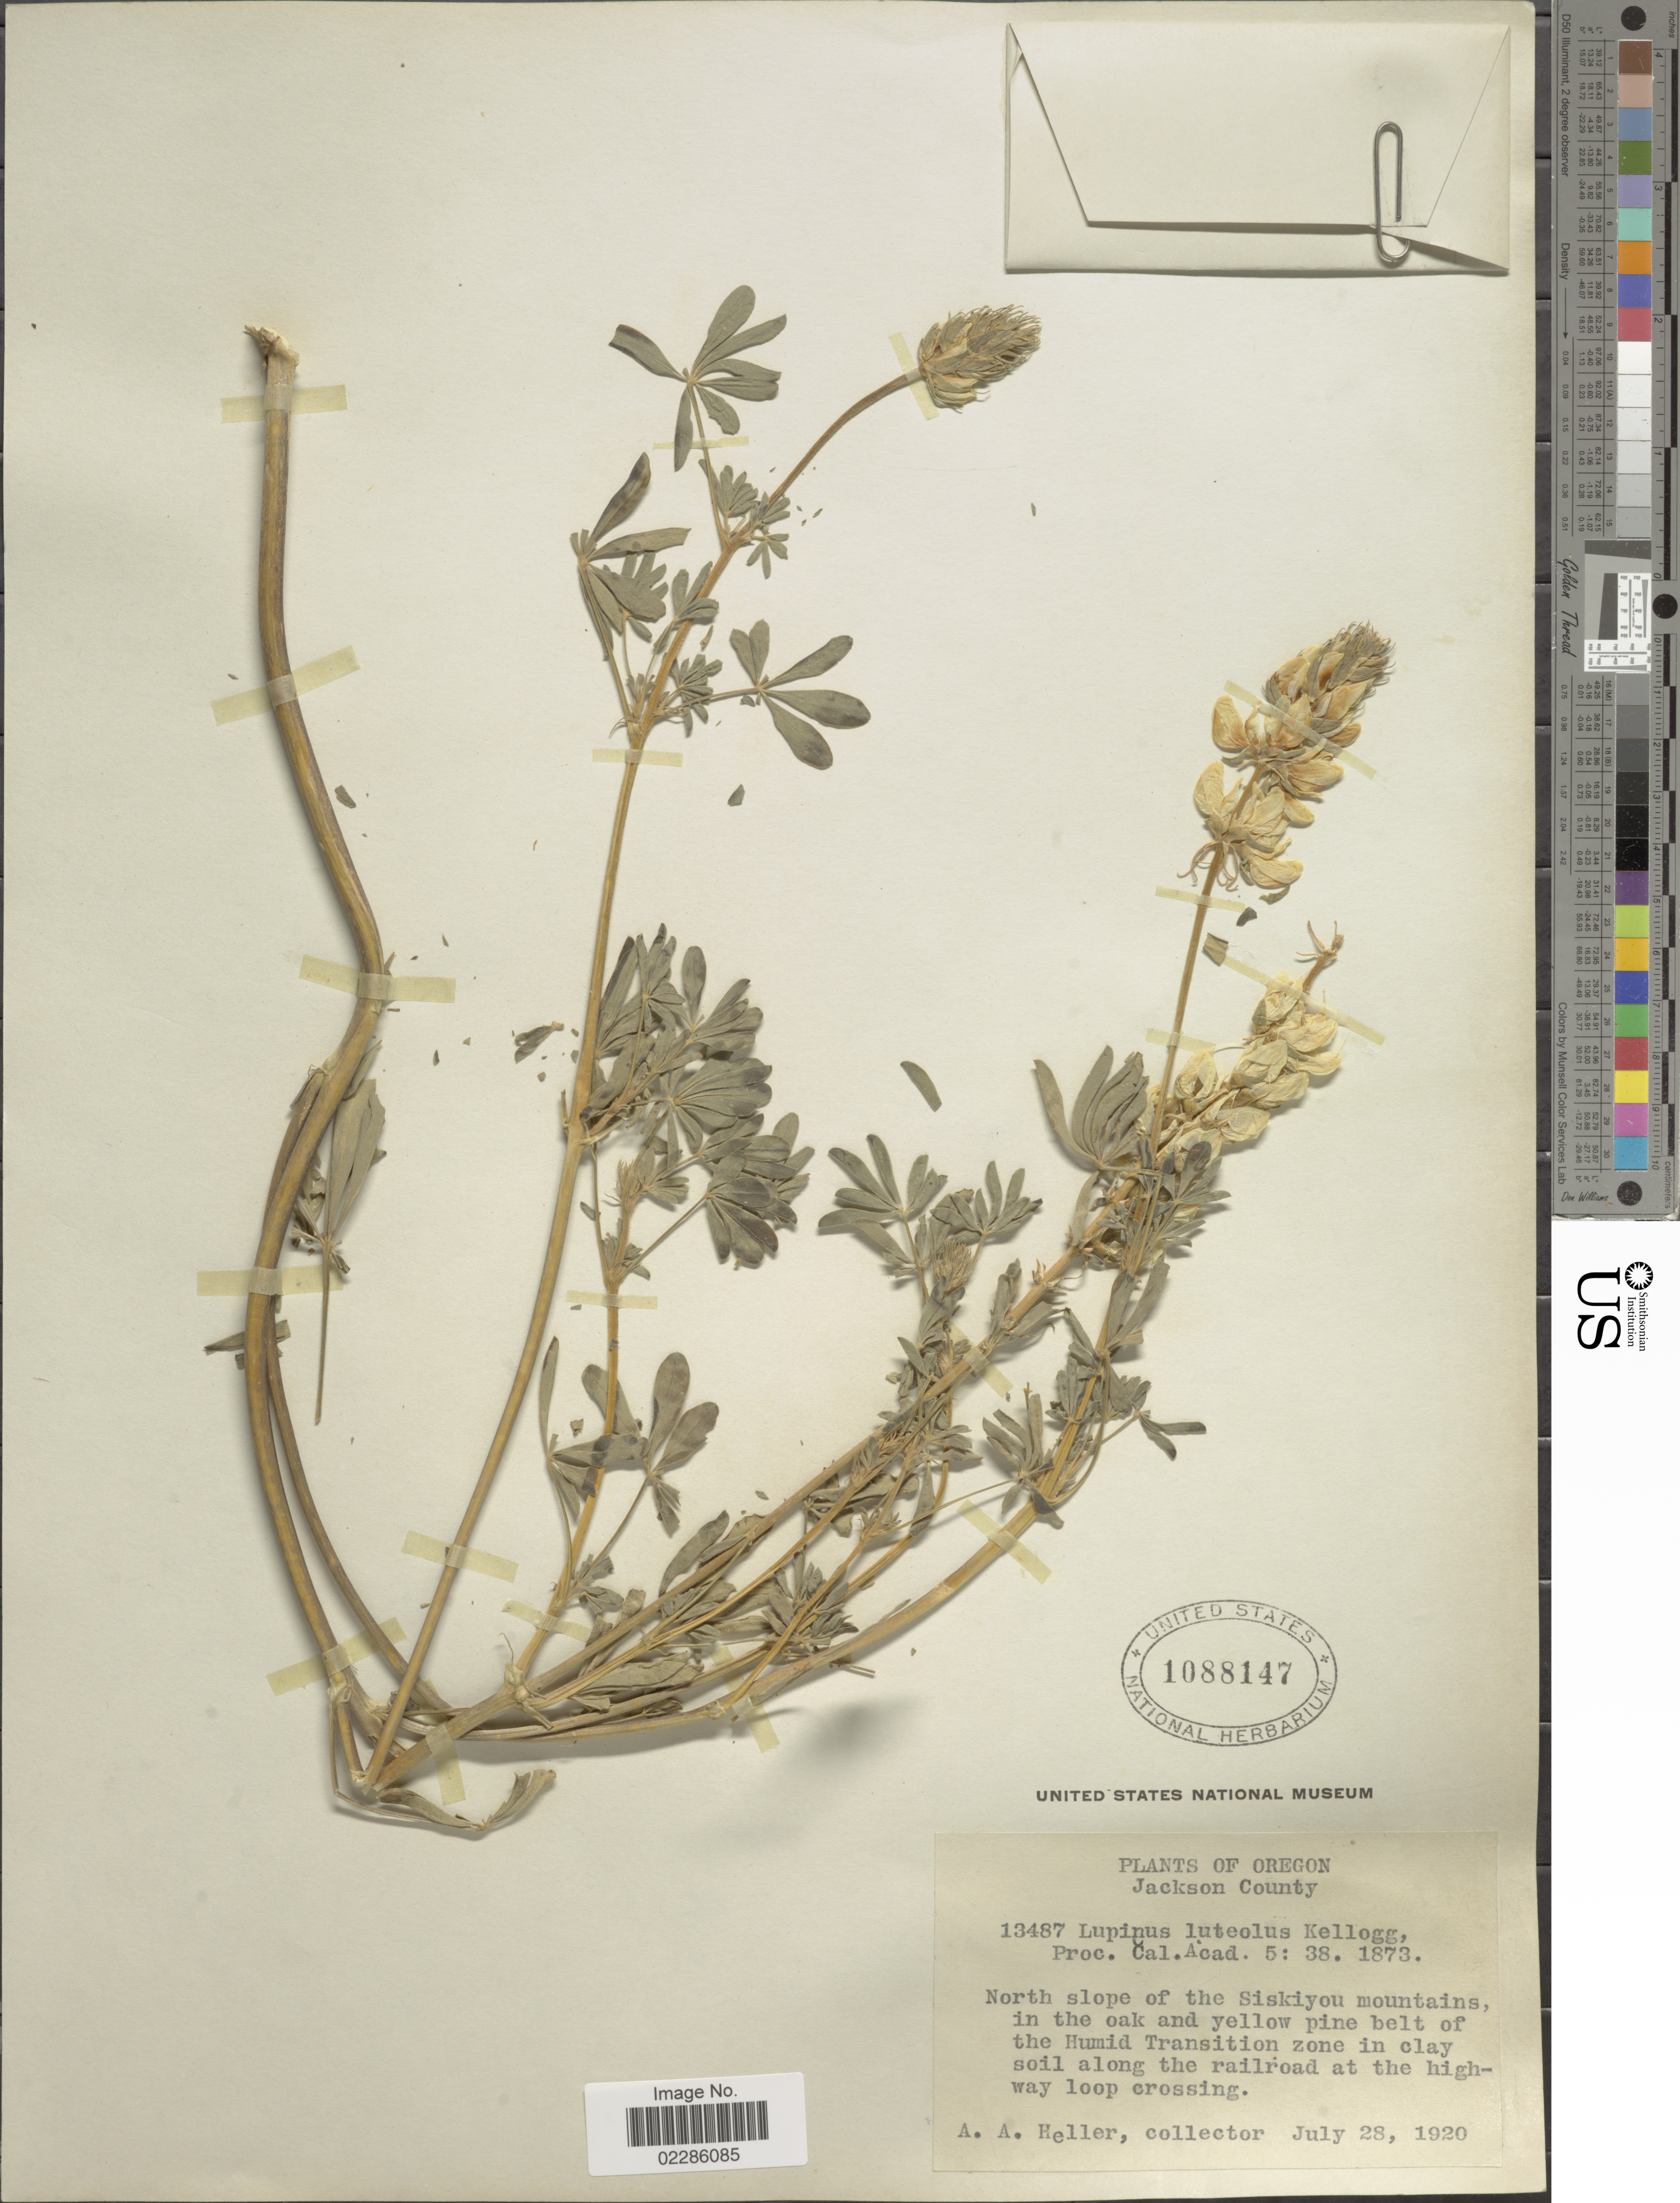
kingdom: Plantae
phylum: Tracheophyta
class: Magnoliopsida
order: Fabales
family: Fabaceae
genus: Lupinus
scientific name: Lupinus luteolus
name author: Kellogg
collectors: A. A. Heller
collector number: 13487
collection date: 1920-07-28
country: United States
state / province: Oregon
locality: Jackson County, North slope of the Siskiyou mountains, in the oak and yellow pine belt of the Humid Transition zone in clay soil along the rrailroad at the highway loop crossing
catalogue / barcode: US 1088147